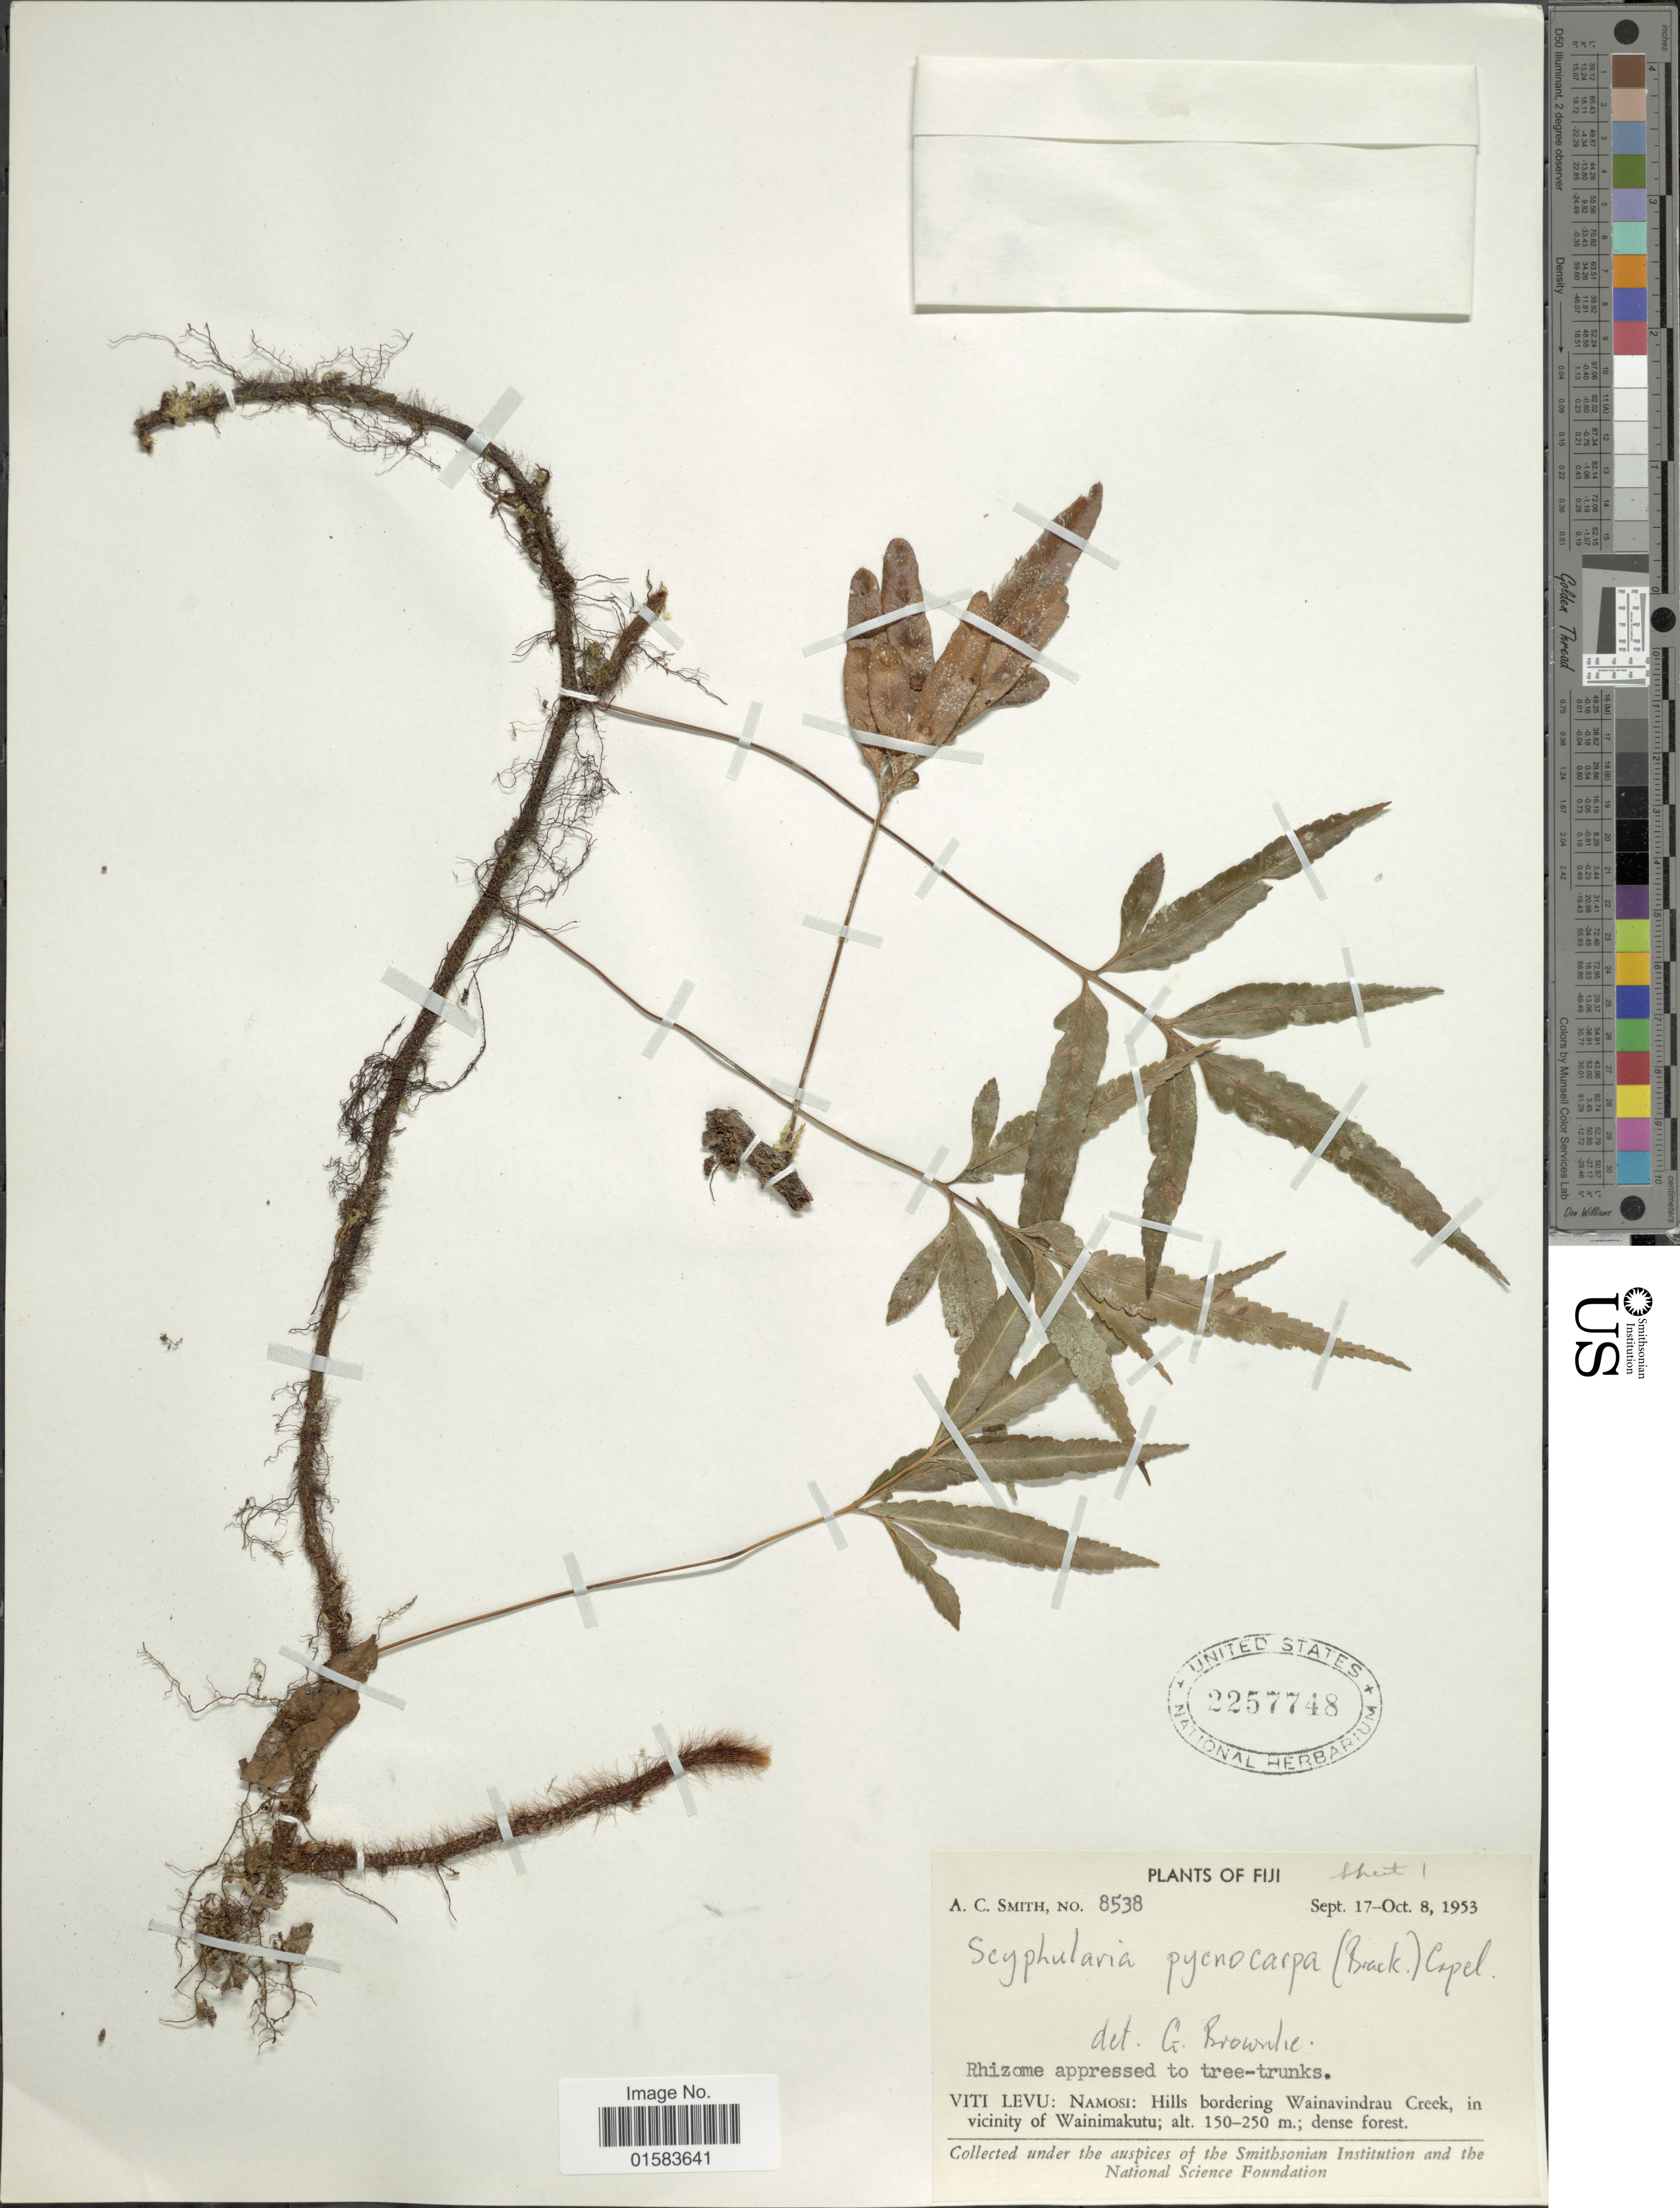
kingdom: Plantae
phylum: Tracheophyta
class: Polypodiopsida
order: Polypodiales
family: Davalliaceae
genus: Davallia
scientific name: Davallia pentaphylla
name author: Blume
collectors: A. C. Smith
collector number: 8538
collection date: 1953-09-17/1953-10-08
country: Fiji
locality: Viti Levu: Namosi: Hills bordering Wainavindrau Creek, in vicinity of Wainimakutu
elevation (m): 150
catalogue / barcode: US 2257748